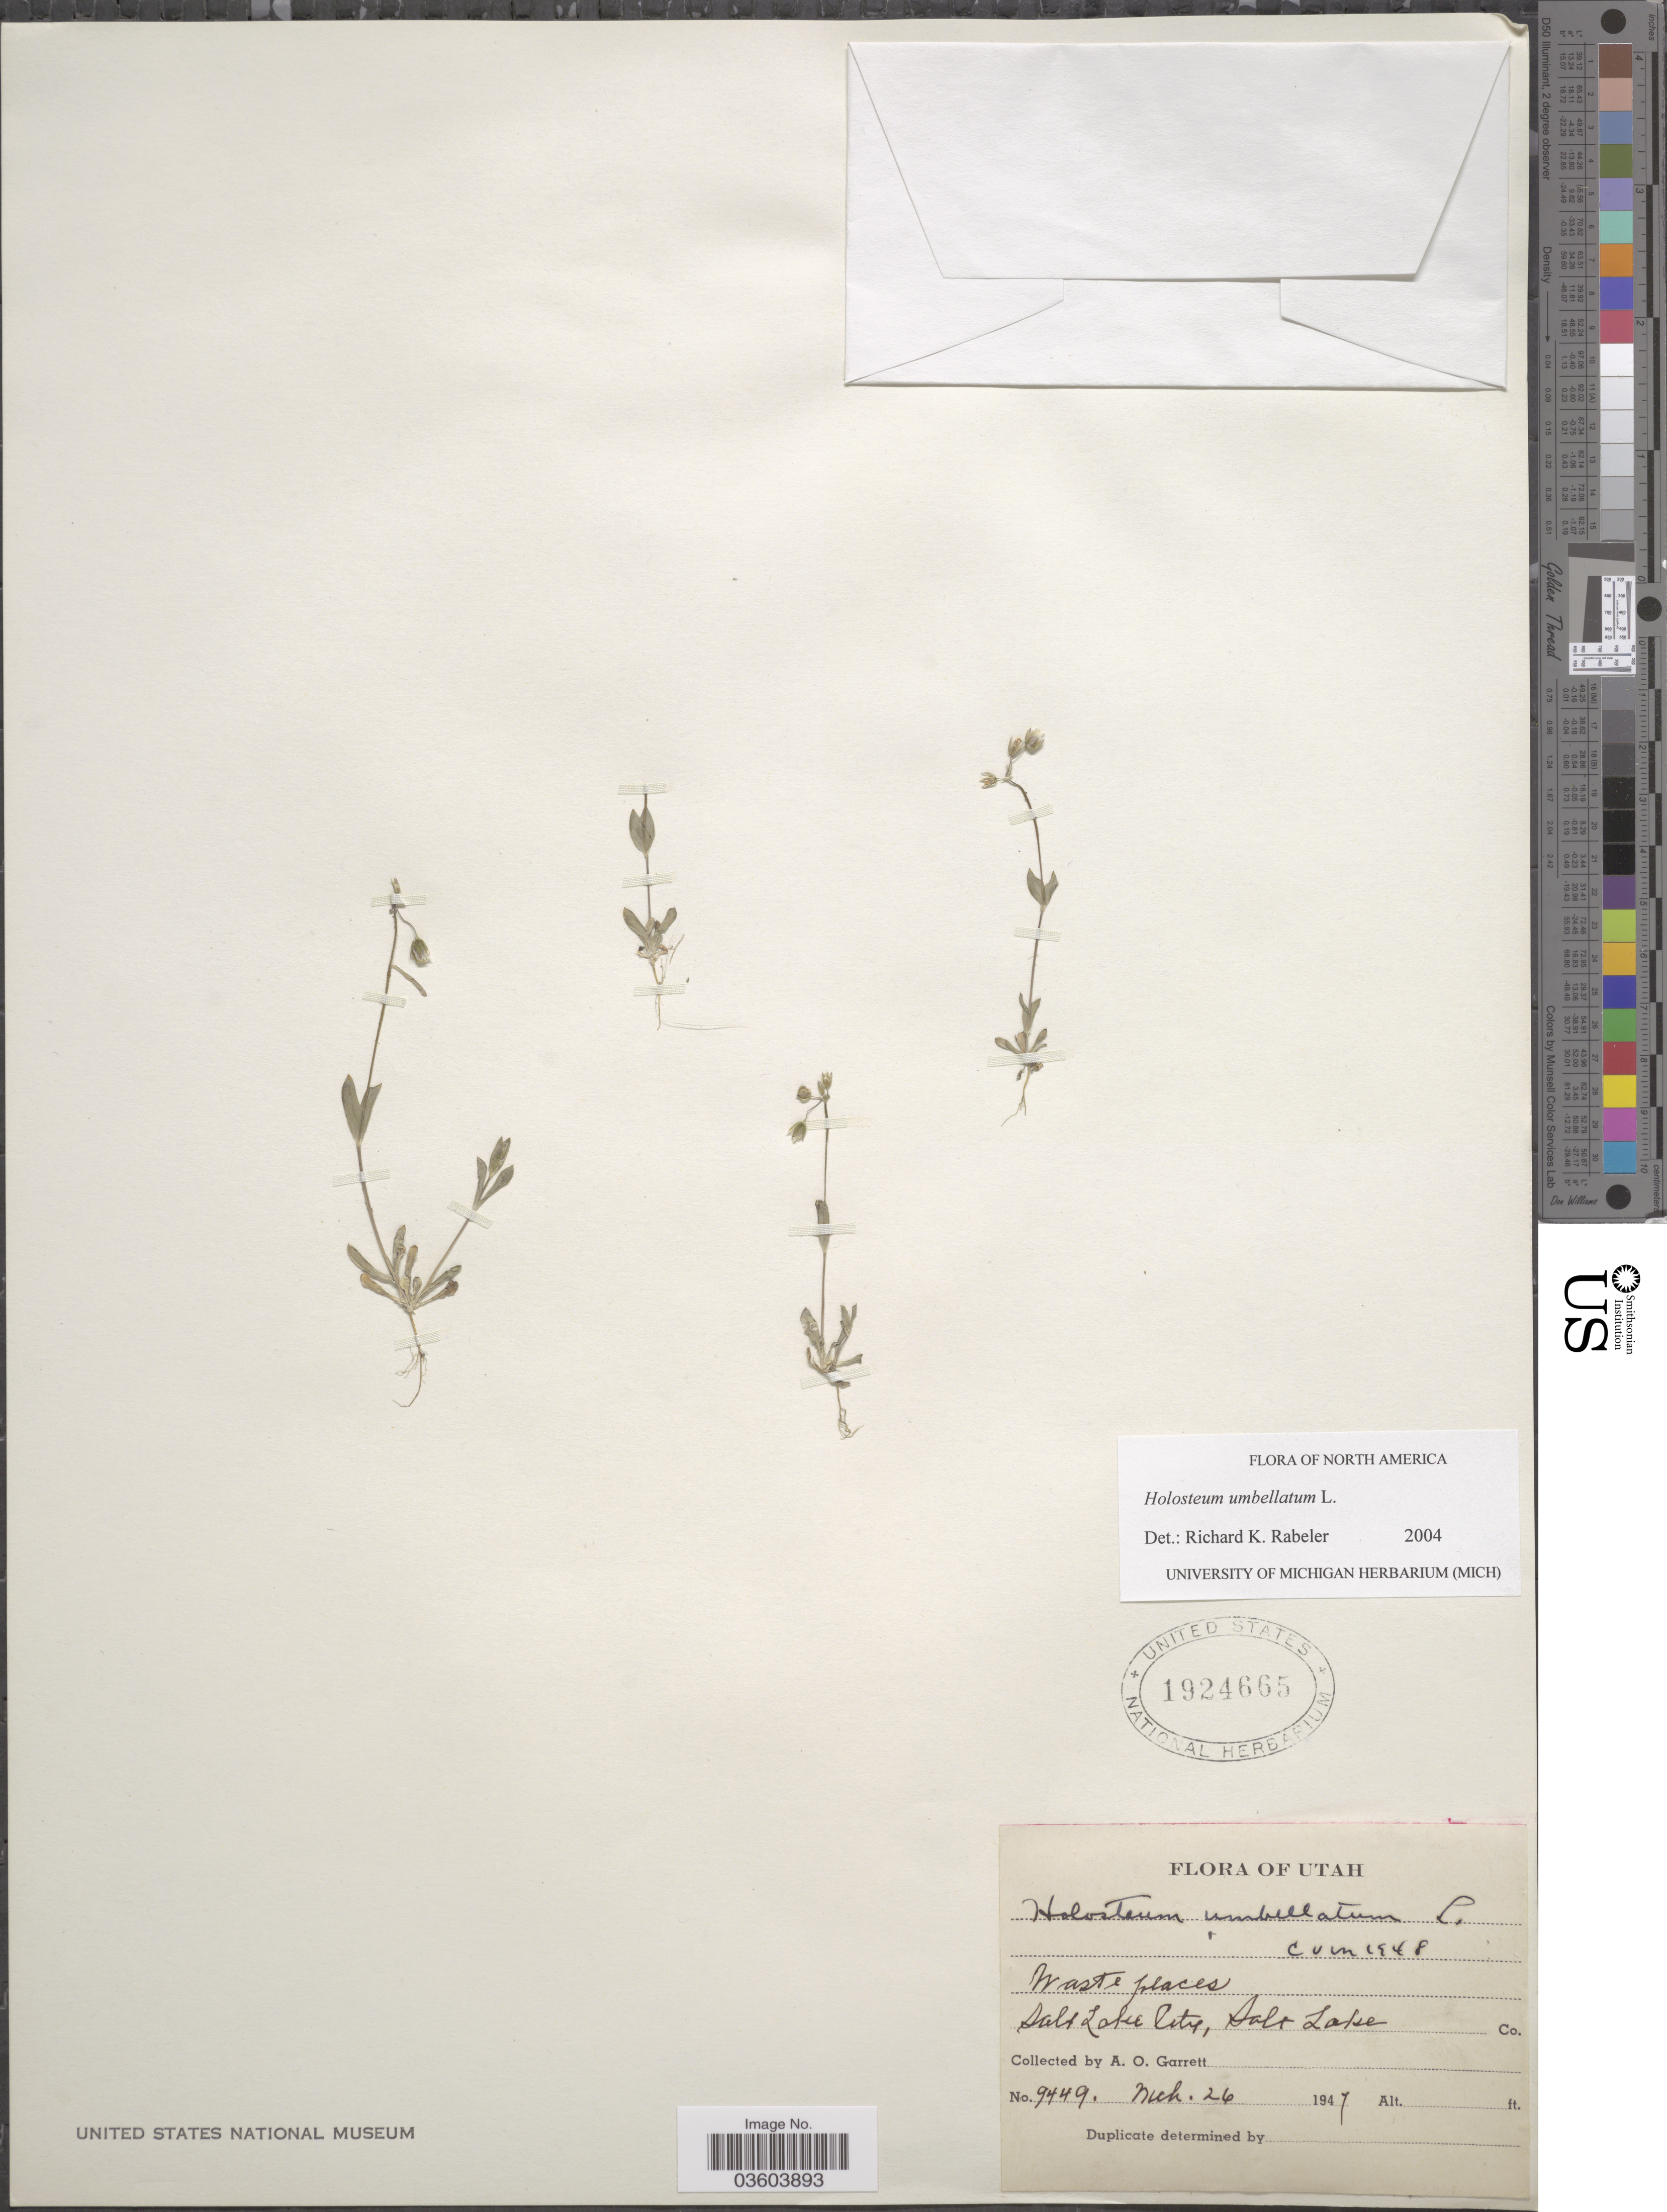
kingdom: Plantae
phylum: Tracheophyta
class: Magnoliopsida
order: Caryophyllales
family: Caryophyllaceae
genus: Holosteum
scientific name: Holosteum umbellatum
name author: L.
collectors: A. O. Garrett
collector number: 9449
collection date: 1947-03-26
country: United States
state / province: Utah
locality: Salt Lake City, Salt Lake Co.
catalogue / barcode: US 1924665